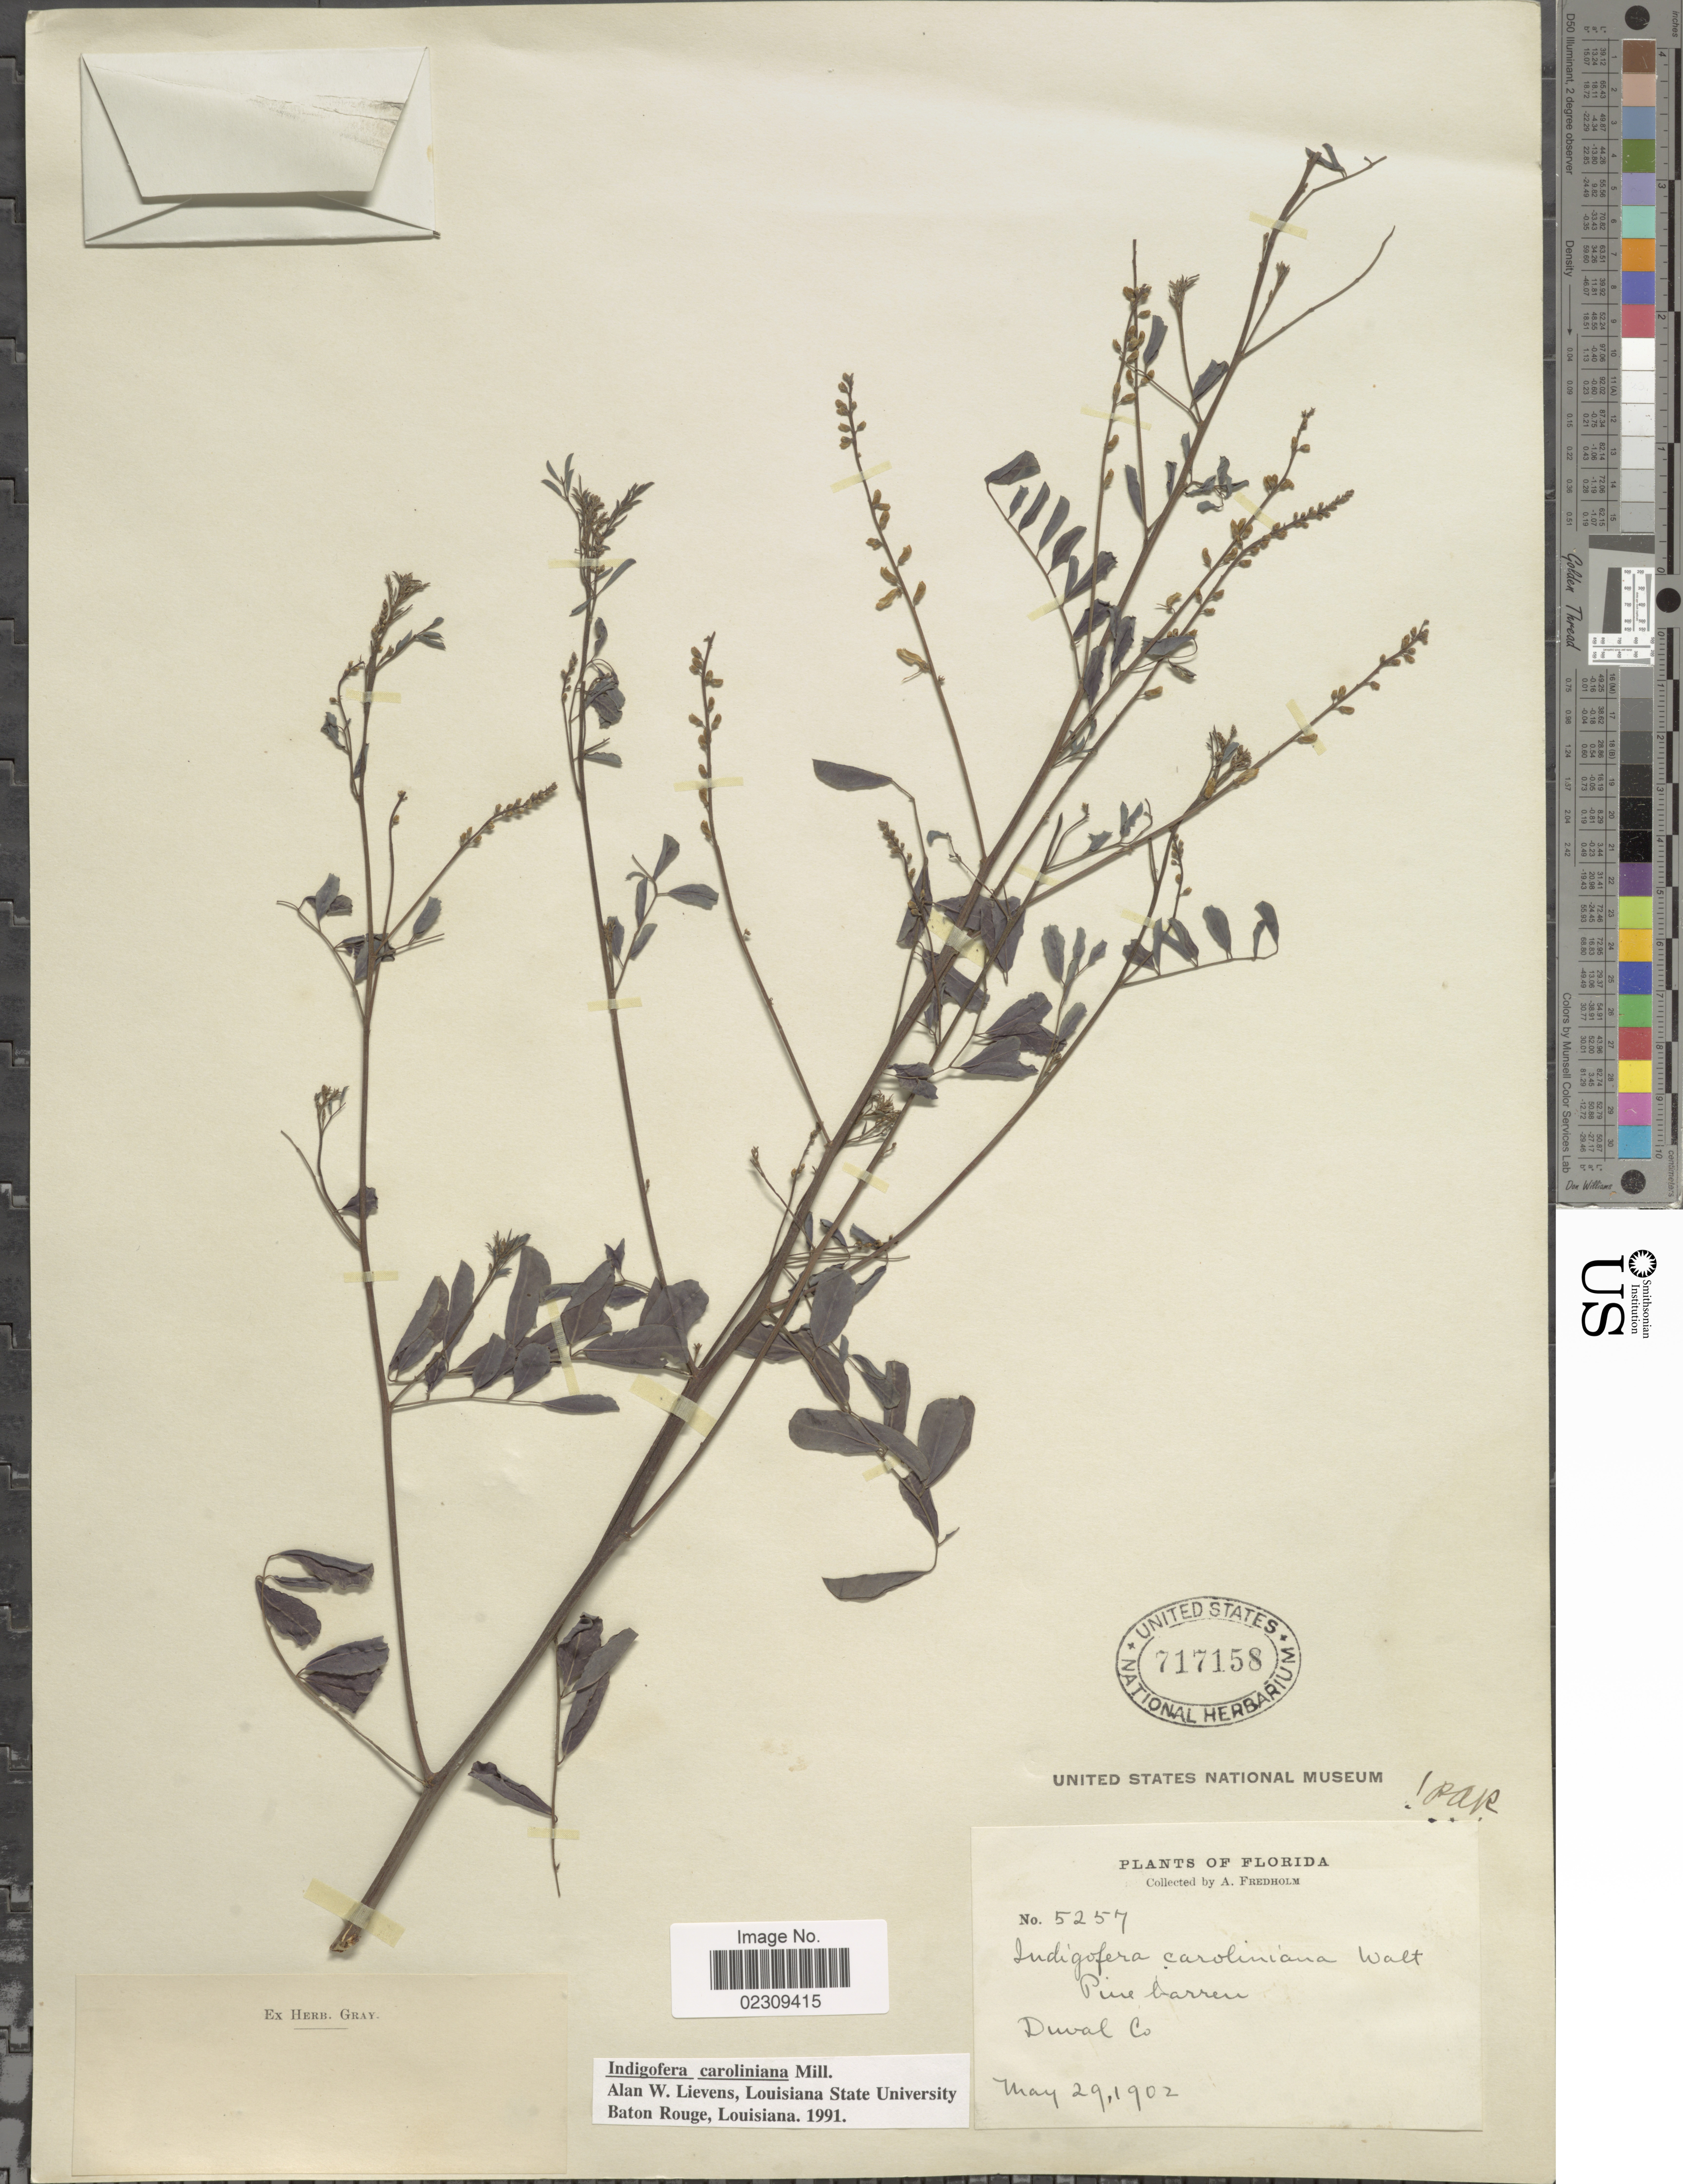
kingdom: Plantae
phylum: Tracheophyta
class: Magnoliopsida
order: Fabales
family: Fabaceae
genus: Indigofera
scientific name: Indigofera caroliniana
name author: Mill.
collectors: A. Fredholm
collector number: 5257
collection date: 1902-05-29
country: United States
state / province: Florida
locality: Duval Co.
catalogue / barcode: US 717158